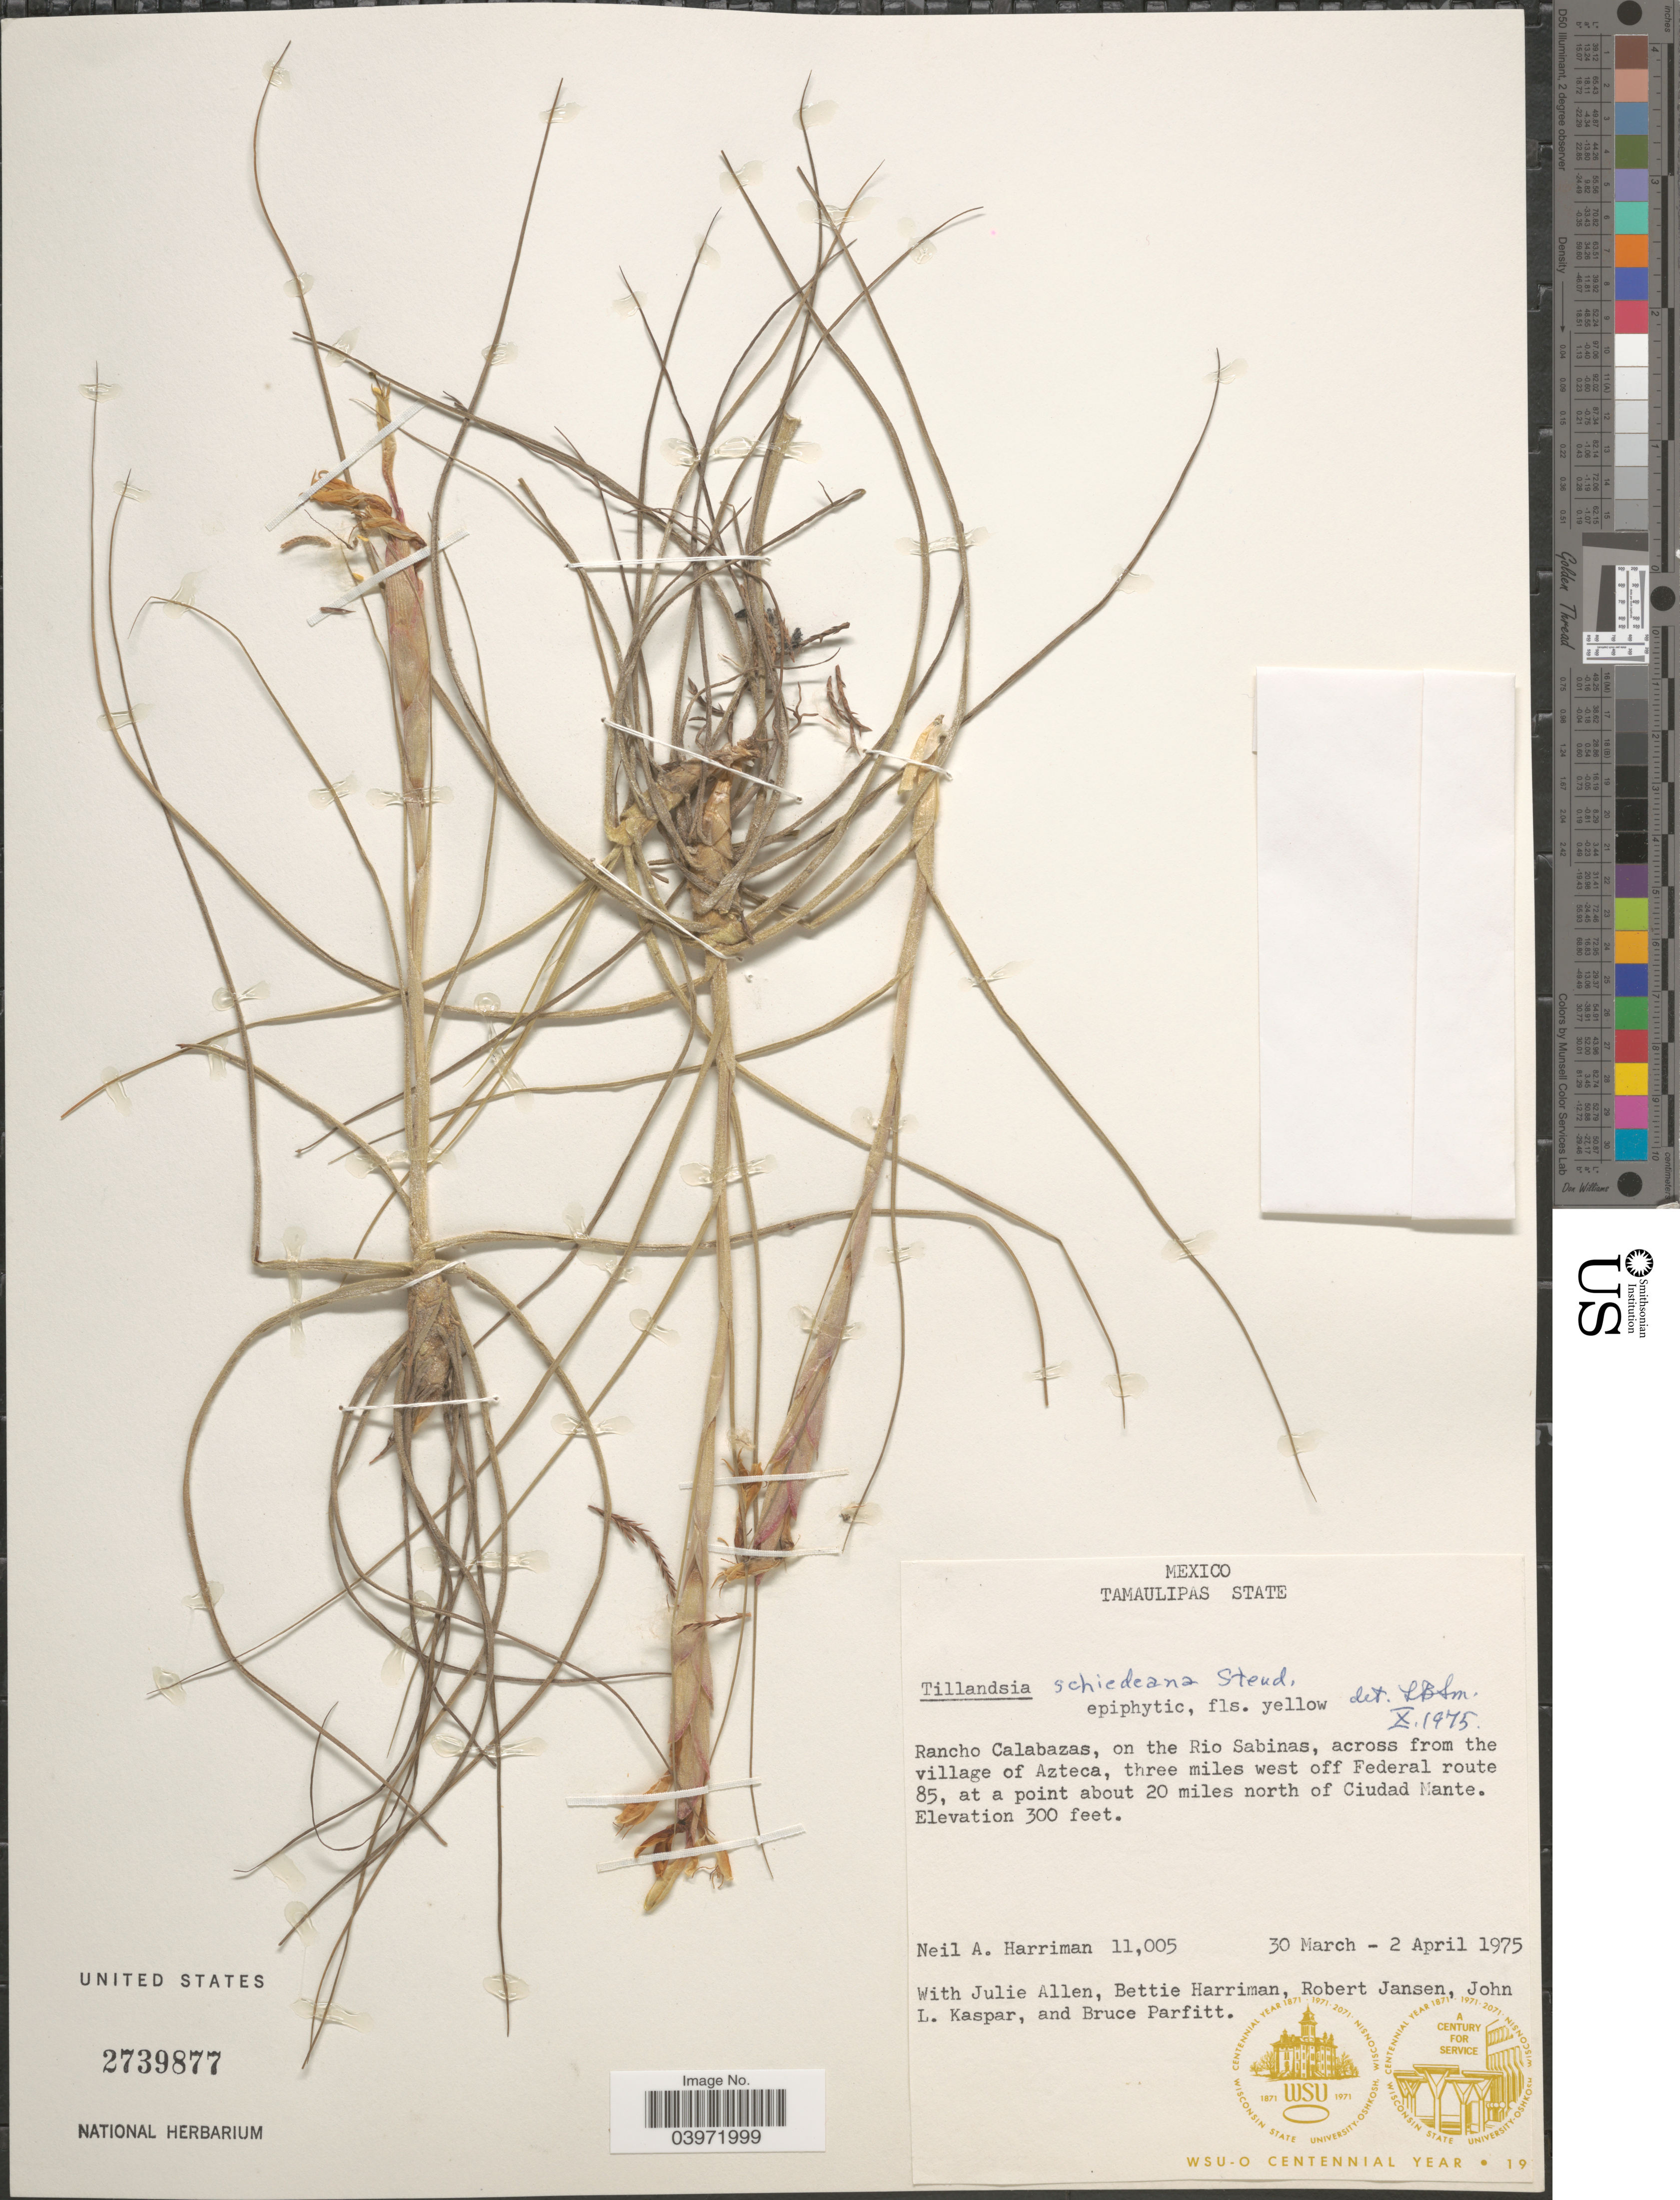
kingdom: Plantae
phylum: Tracheophyta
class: Liliopsida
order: Poales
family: Bromeliaceae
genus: Tillandsia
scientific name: Tillandsia schiedeana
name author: Steud.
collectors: N. A. Harriman, J. Allen, B. Harriman, R. K. Jansen & et al.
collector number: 11005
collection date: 1975-03-30/1975-04-02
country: Mexico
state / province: Tamaulipas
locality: Rancho Calabazas, on the Rio Sabinas, across from the village of Azteca, three miles west off Federal route 85, at a point about 20 miles north of Ciudad Mante.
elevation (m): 91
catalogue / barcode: US 2739877